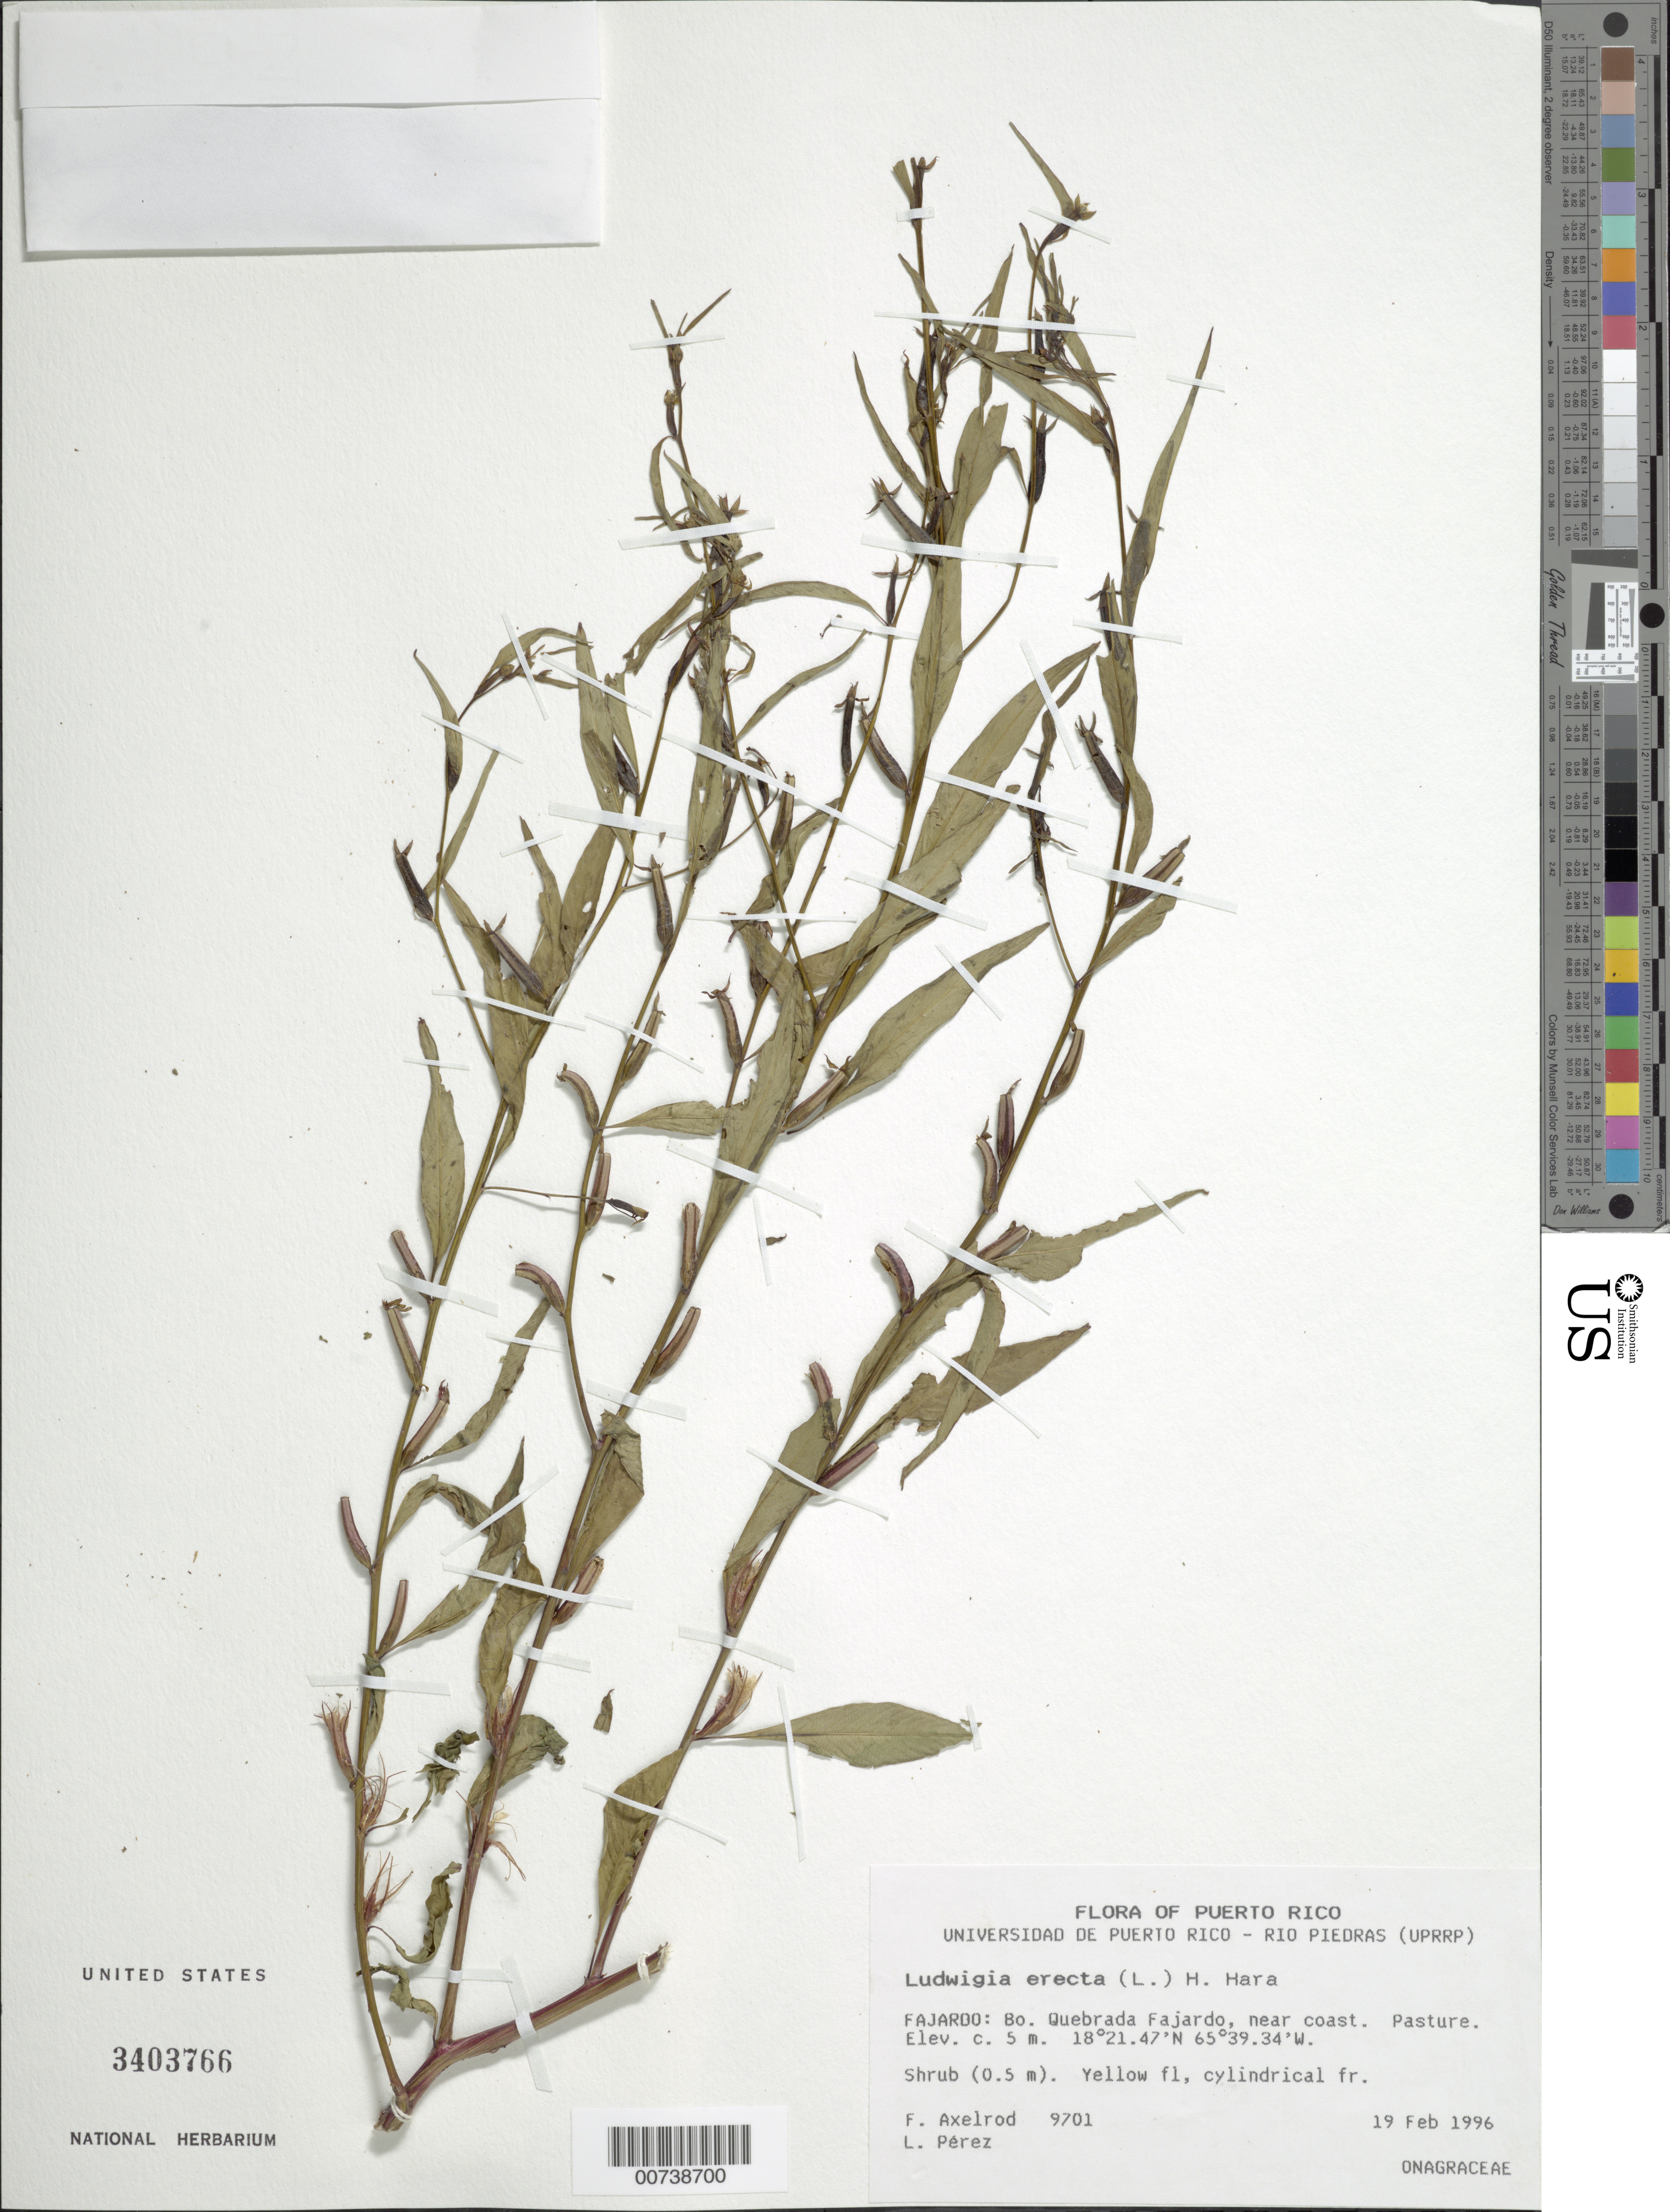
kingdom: Plantae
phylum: Tracheophyta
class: Magnoliopsida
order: Myrtales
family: Onagraceae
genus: Ludwigia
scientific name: Ludwigia erecta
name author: (L.) H. Hara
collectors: F. S. Axelrod & L. Pérez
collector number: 9701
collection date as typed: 19 Feb 1996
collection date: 1996-02-19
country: Puerto Rico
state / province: Fajardo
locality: Fajardo: Barrio Quebrada Fajardo, near coast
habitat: Pasture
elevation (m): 5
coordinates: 18.36305556, -65.65944444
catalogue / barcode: US 3403766